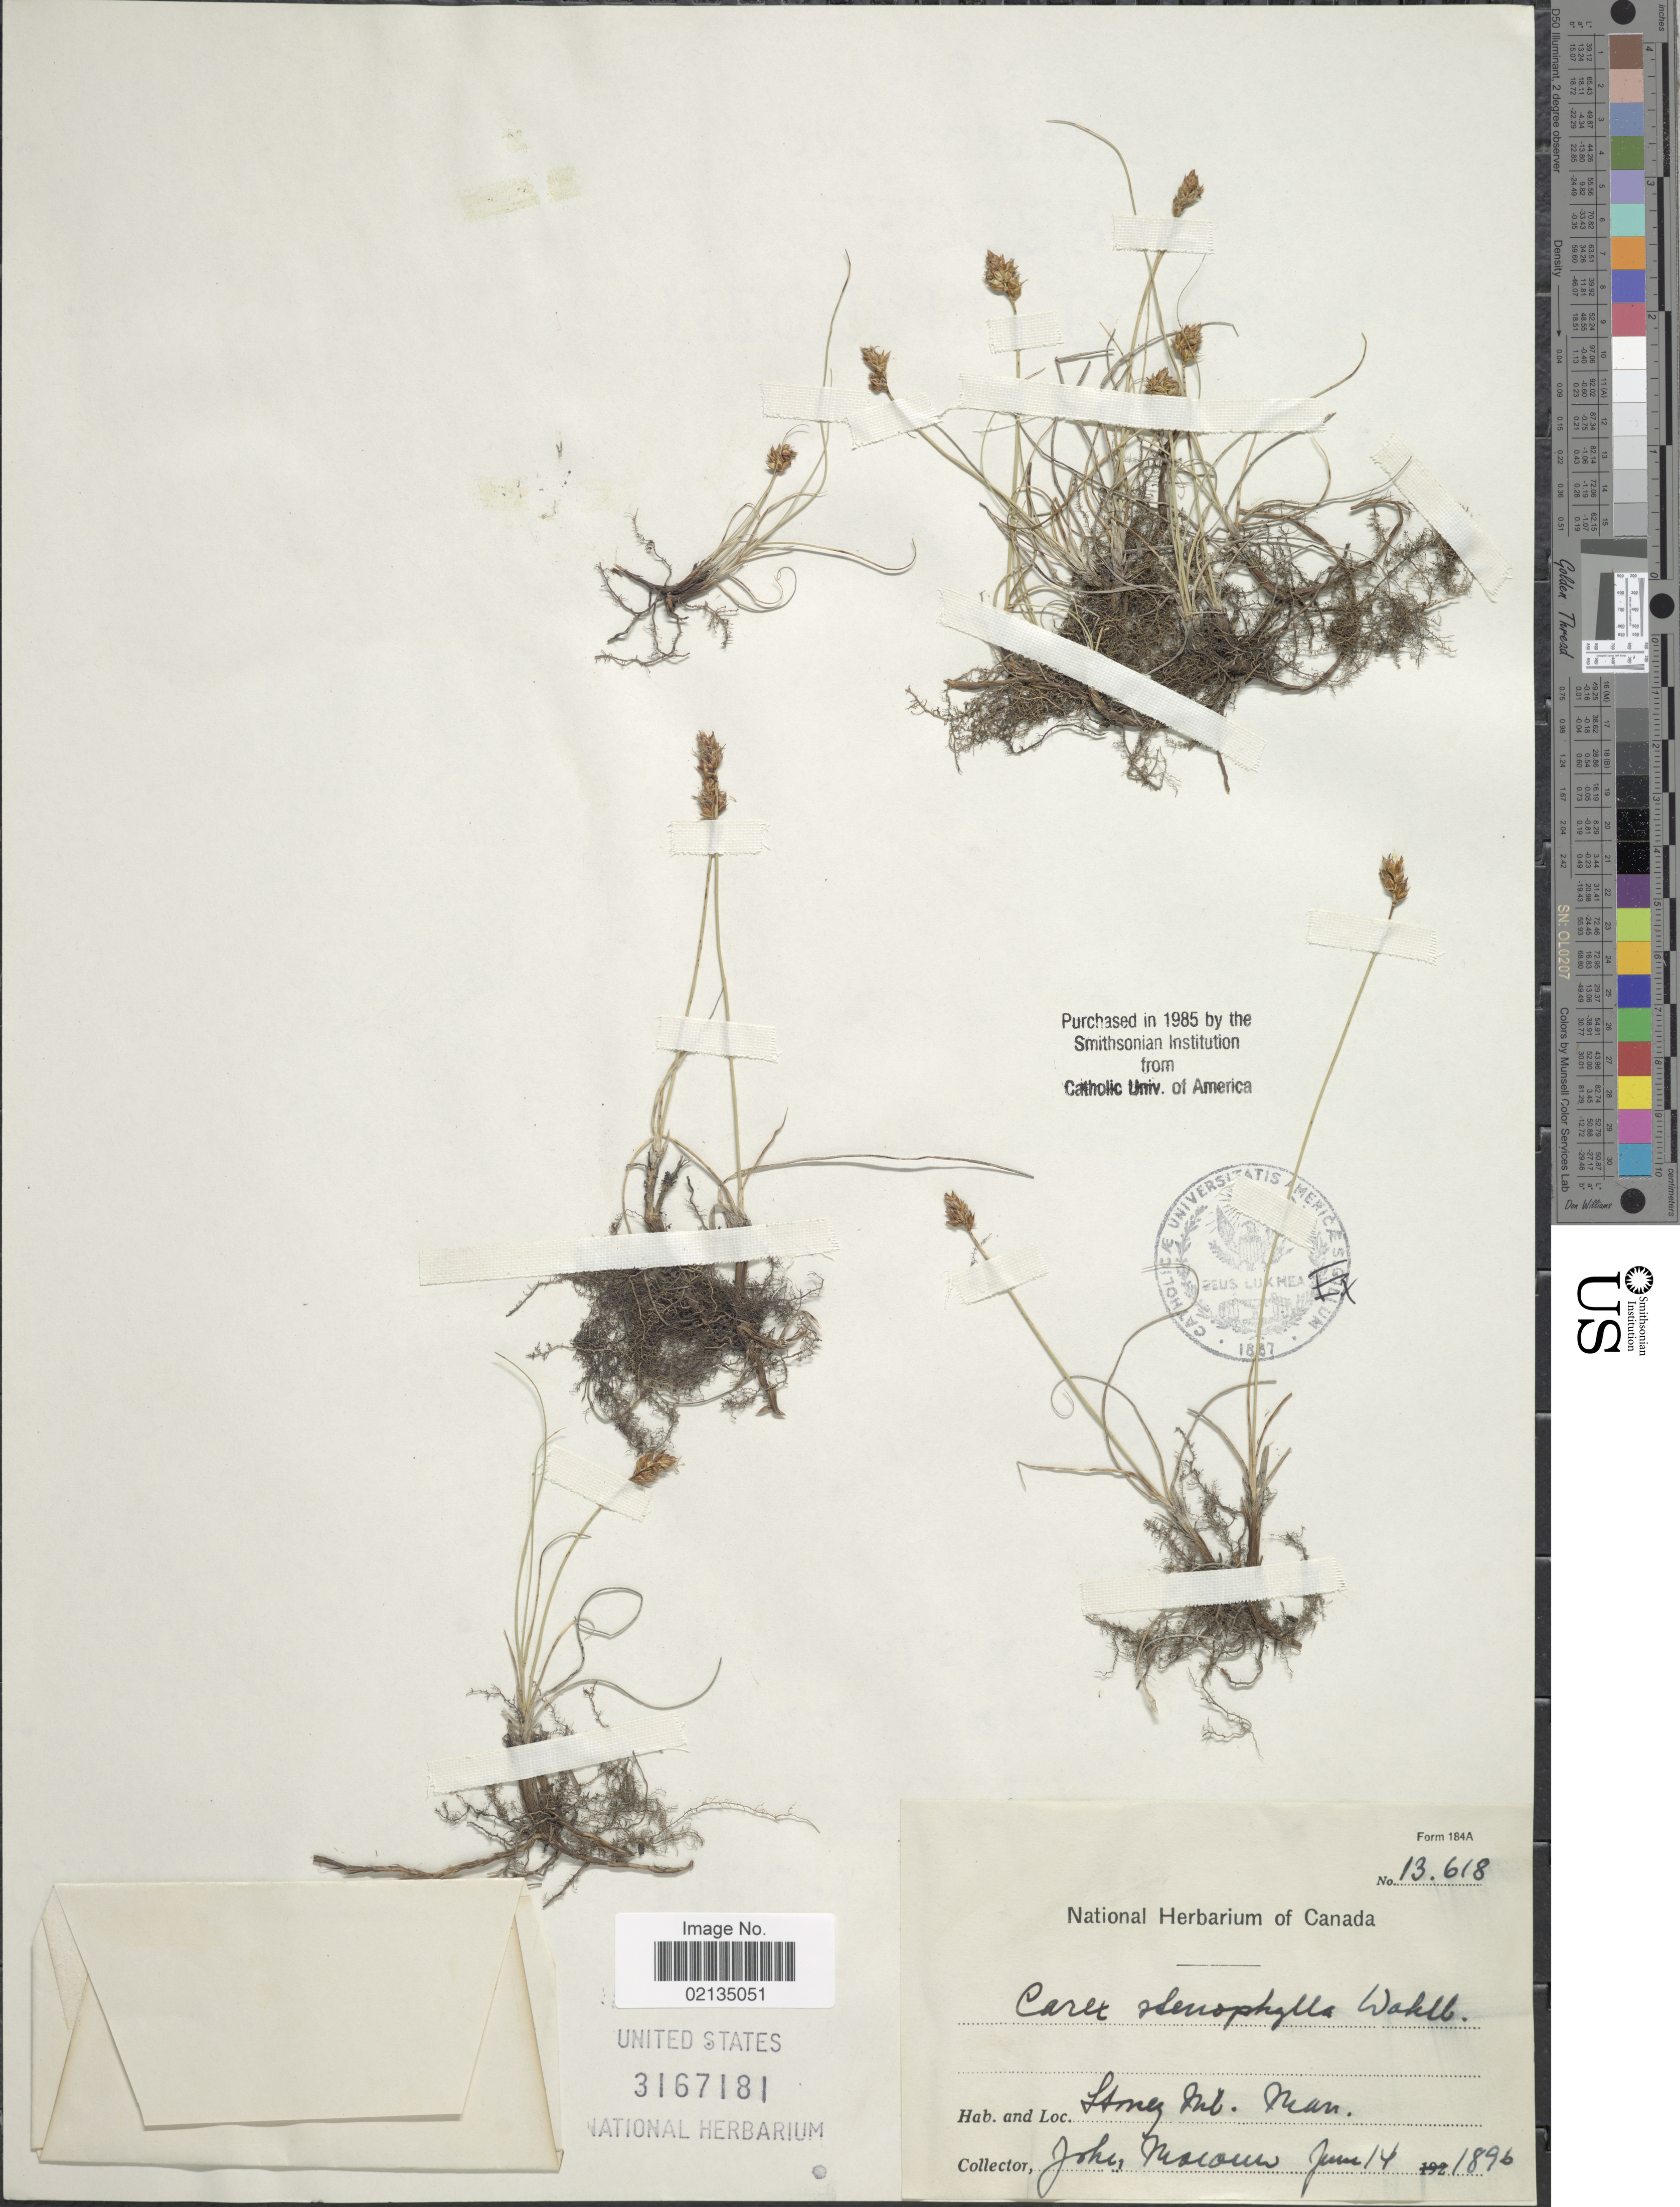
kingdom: Plantae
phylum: Tracheophyta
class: Liliopsida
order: Poales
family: Cyperaceae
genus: Carex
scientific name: Carex stenophylla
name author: Wahlenb.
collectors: J. Macoun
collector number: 13618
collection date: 1896-06-14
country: Canada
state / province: Manitoba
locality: Stoney Mt.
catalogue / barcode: US 3167181